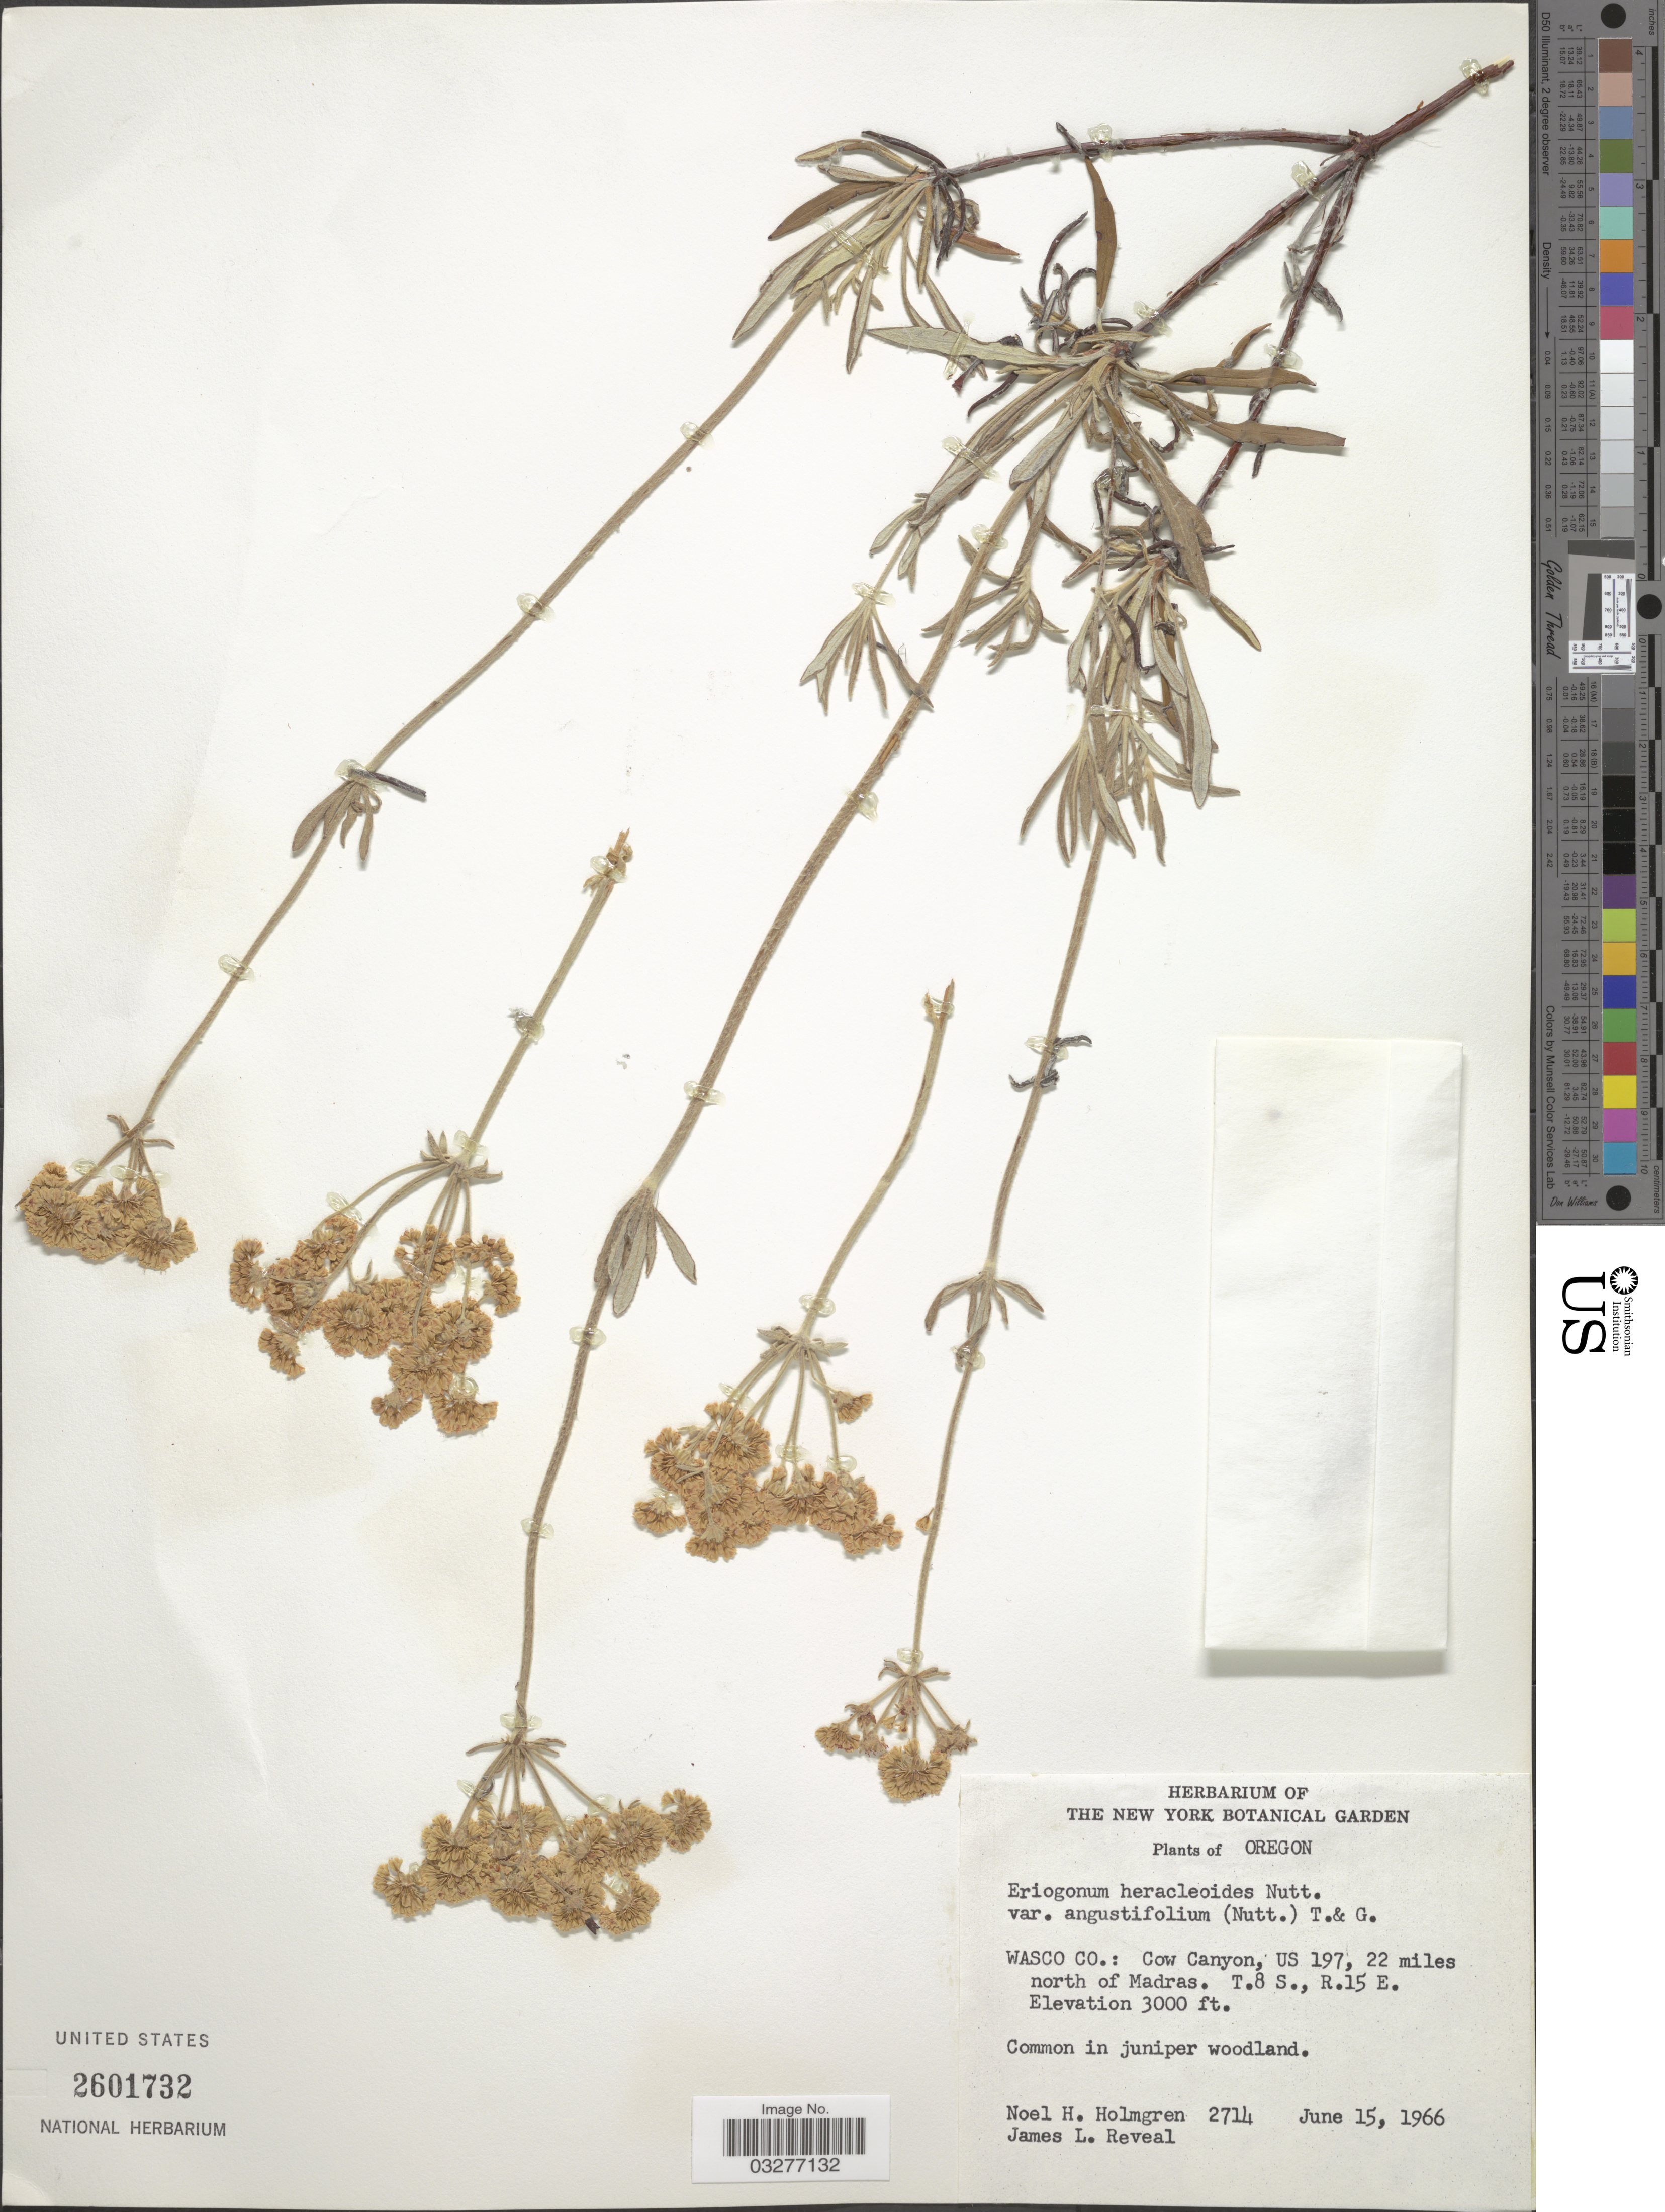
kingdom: Plantae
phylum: Tracheophyta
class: Magnoliopsida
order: Caryophyllales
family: Polygonaceae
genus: Eriogonum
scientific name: Eriogonum heracleoides var. heracleoides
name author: Nutt.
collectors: N. H. Holmgren & J. L. Reveal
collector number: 2714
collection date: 1966-06-15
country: United States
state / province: Oregon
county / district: Wasco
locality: Wasco Co.: Cow Canyon, US 197, 22 miles north of Madras. T.8 S., R. 15 E.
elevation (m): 914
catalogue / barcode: US 2601732